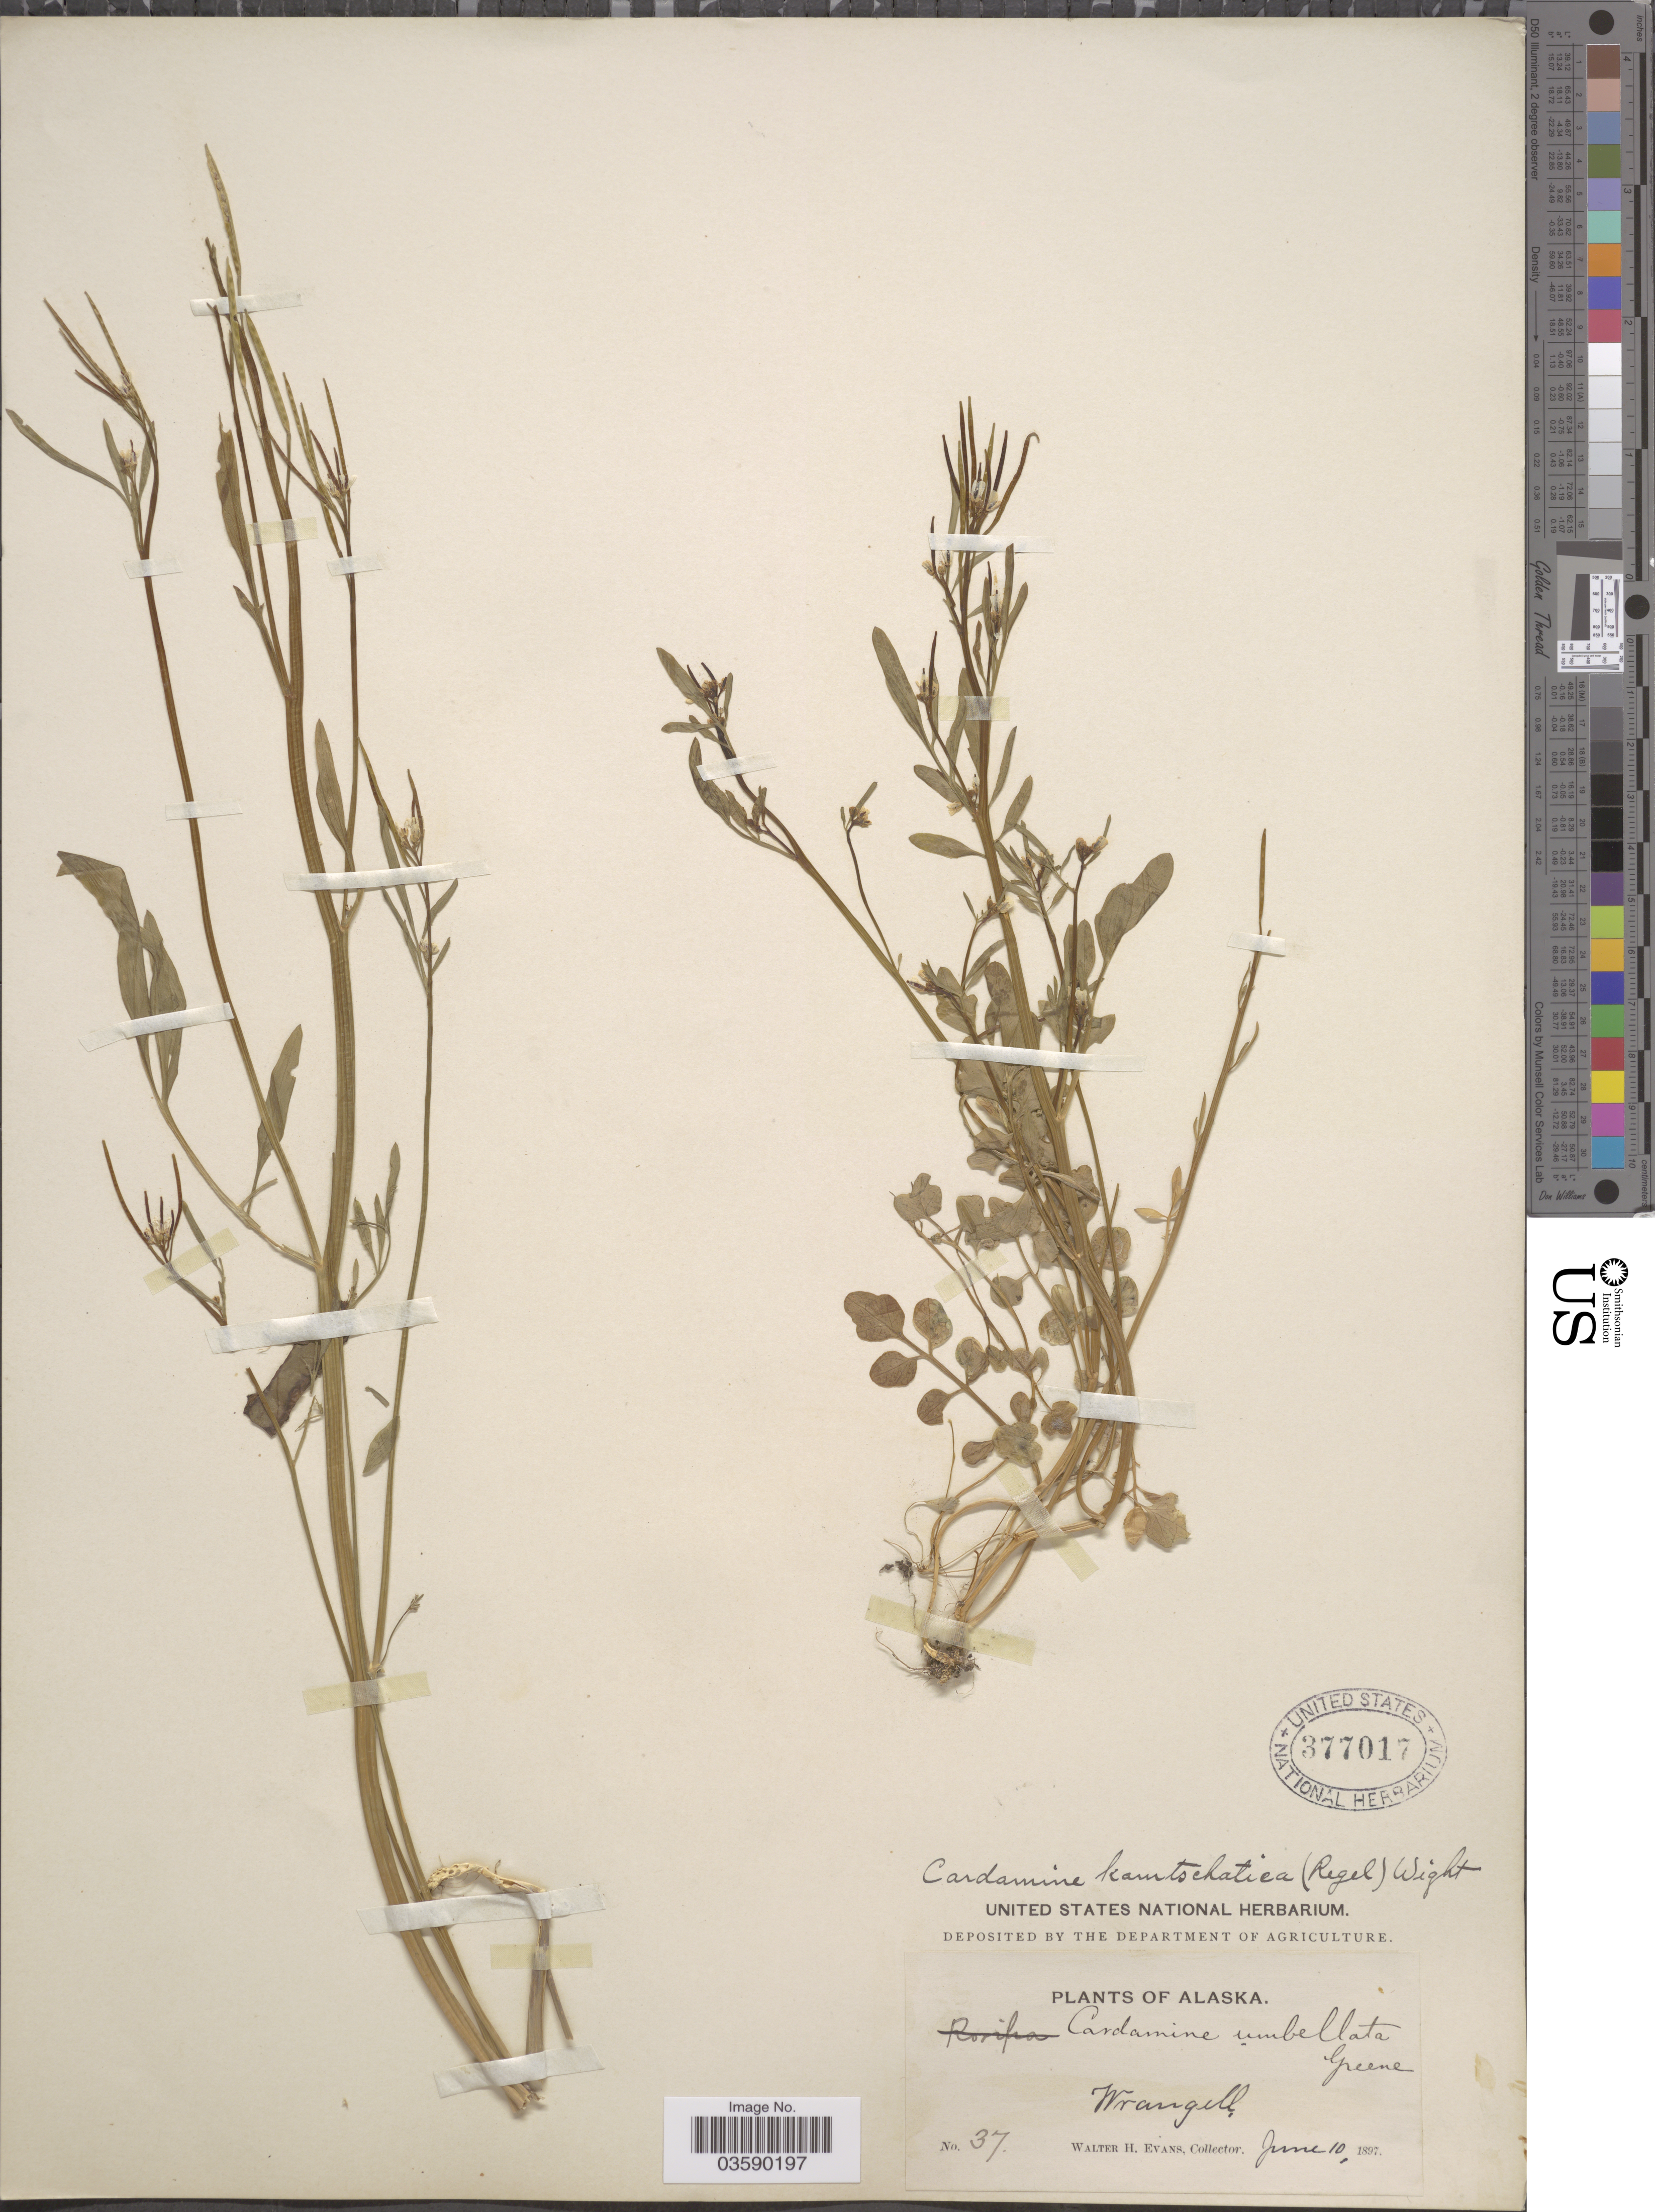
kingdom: Plantae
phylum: Tracheophyta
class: Magnoliopsida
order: Brassicales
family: Brassicaceae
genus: Cardamine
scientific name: Cardamine umbellata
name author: Greene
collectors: W. H. Evans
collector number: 37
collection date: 1897-06-10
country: United States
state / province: Alaska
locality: Wrangell.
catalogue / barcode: US 377017